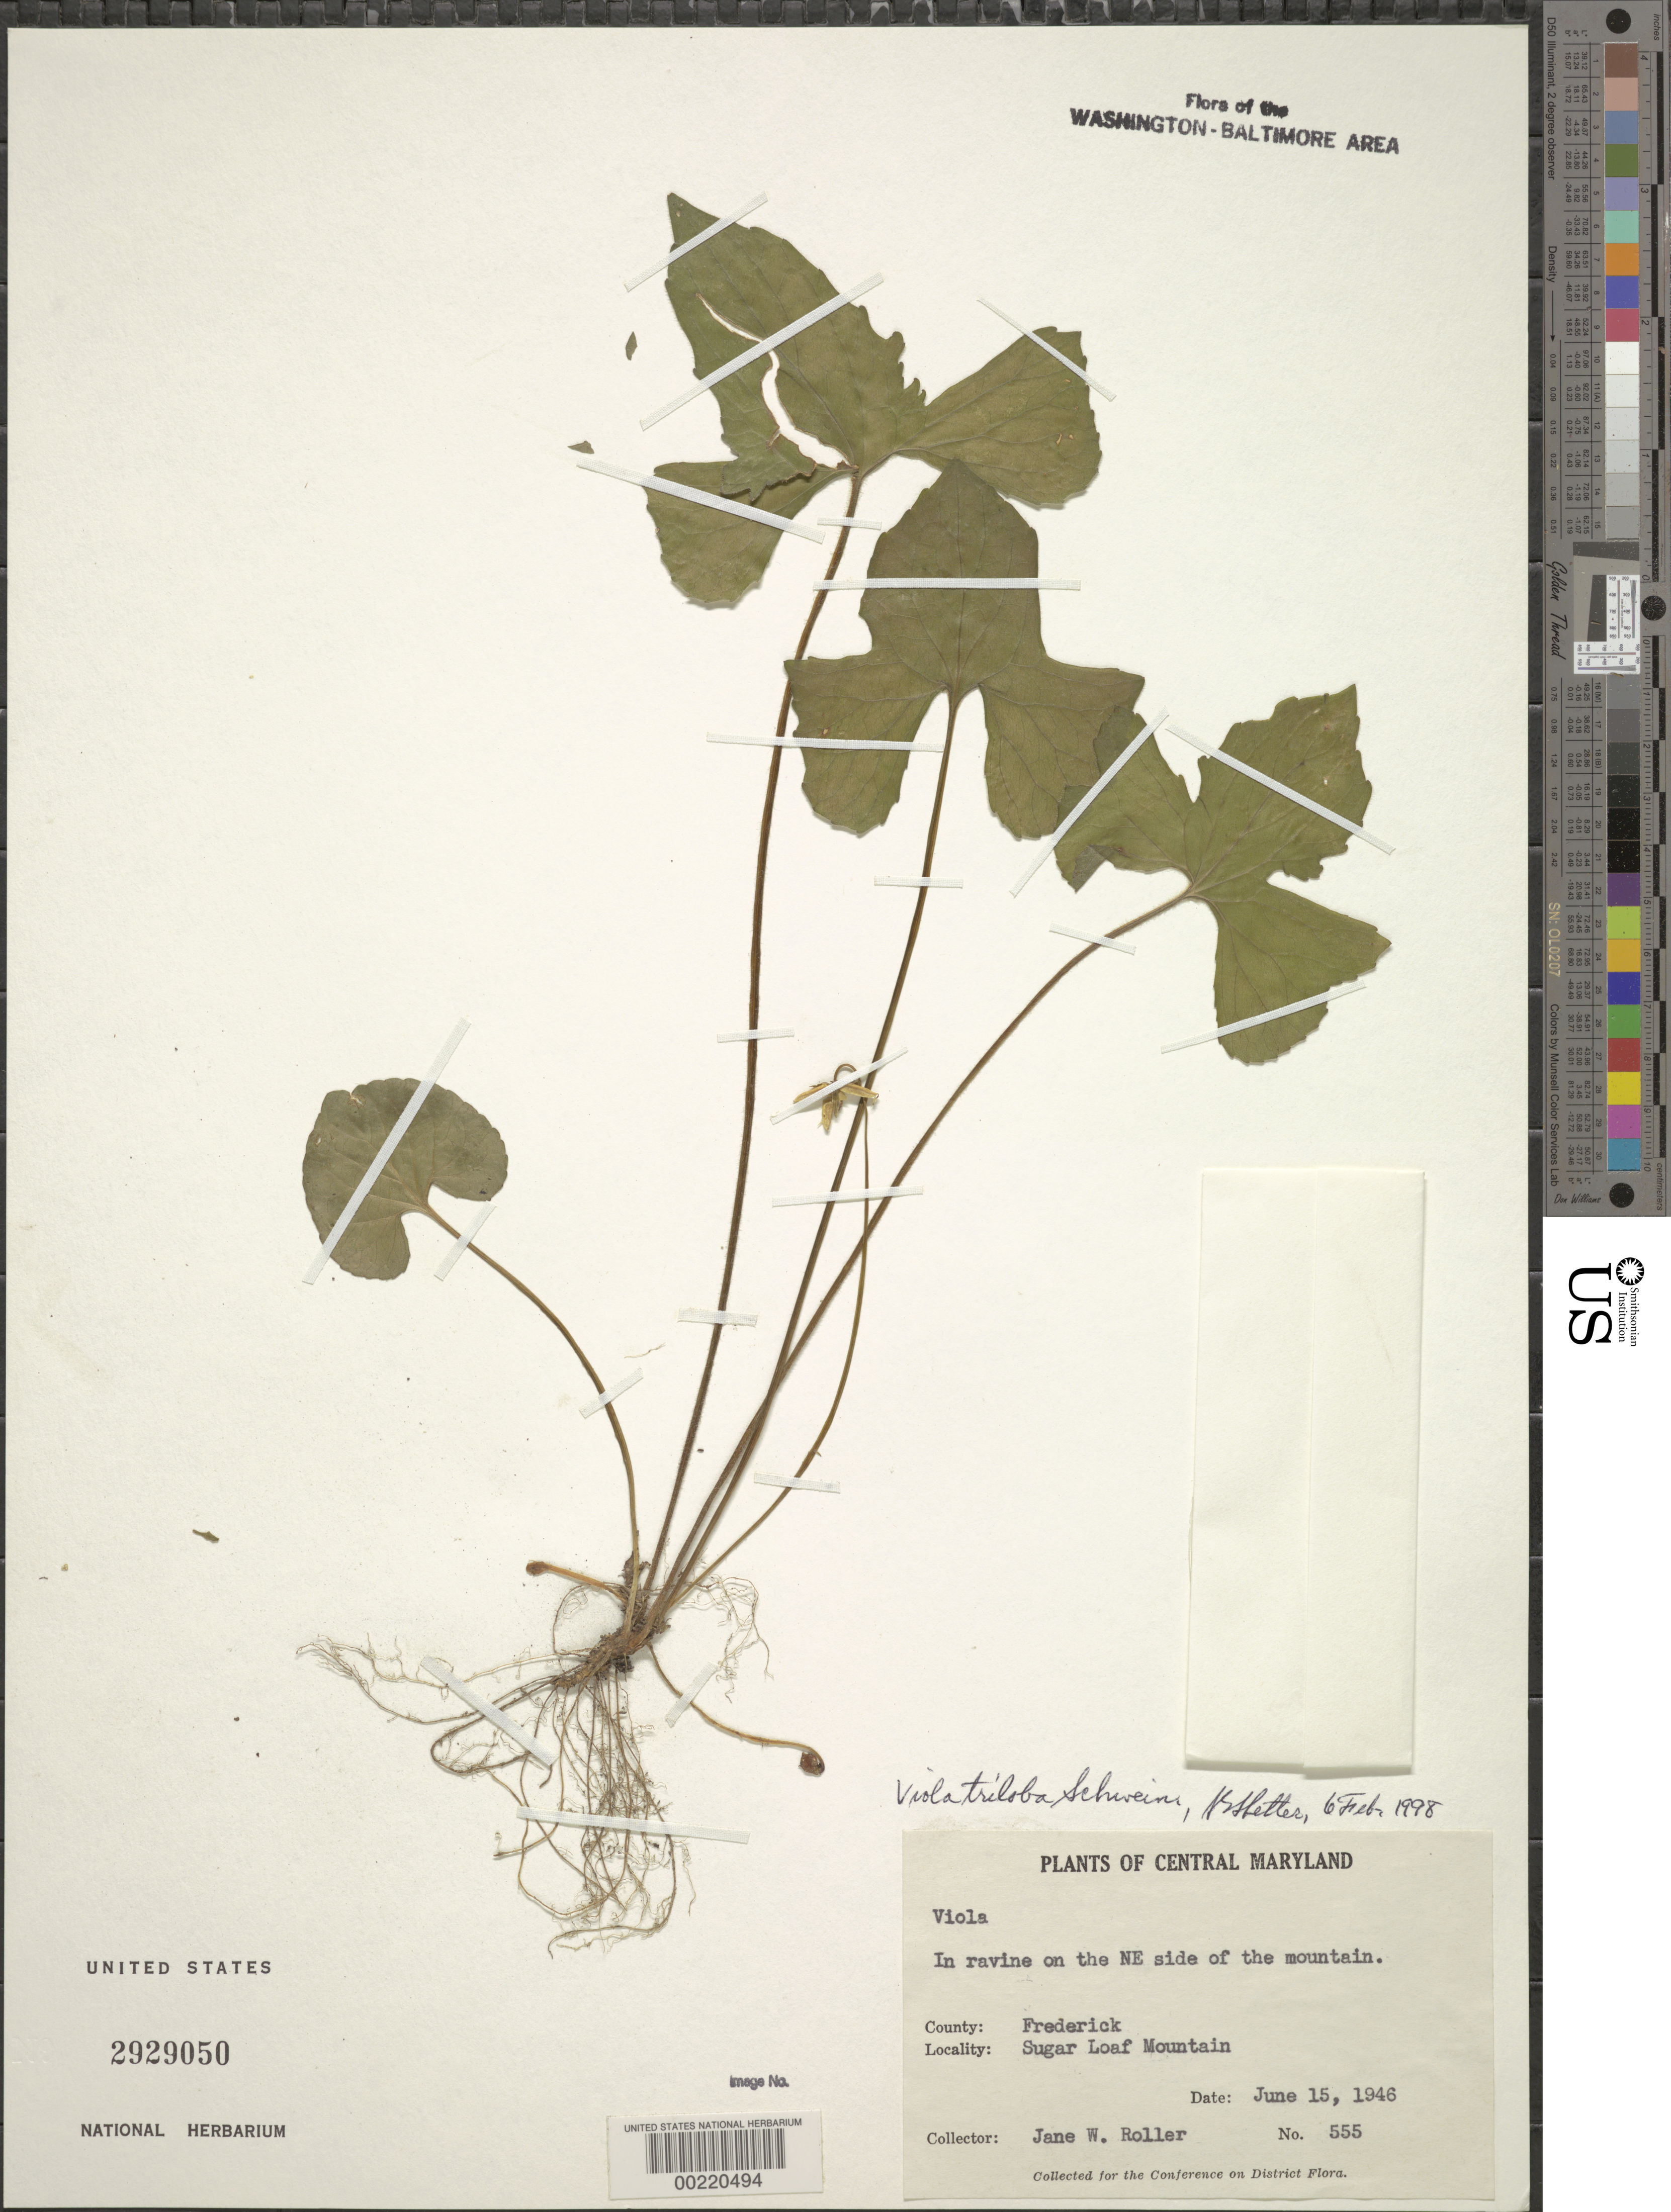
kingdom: Plantae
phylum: Tracheophyta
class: Magnoliopsida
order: Malpighiales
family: Violaceae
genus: Viola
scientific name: Viola palmata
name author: L.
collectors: J. W. Roller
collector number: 555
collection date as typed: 15 Jun 1946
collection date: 1946-06-15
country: United States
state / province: Maryland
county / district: Frederick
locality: Sugar Loaf Mountain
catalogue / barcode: US 2929050